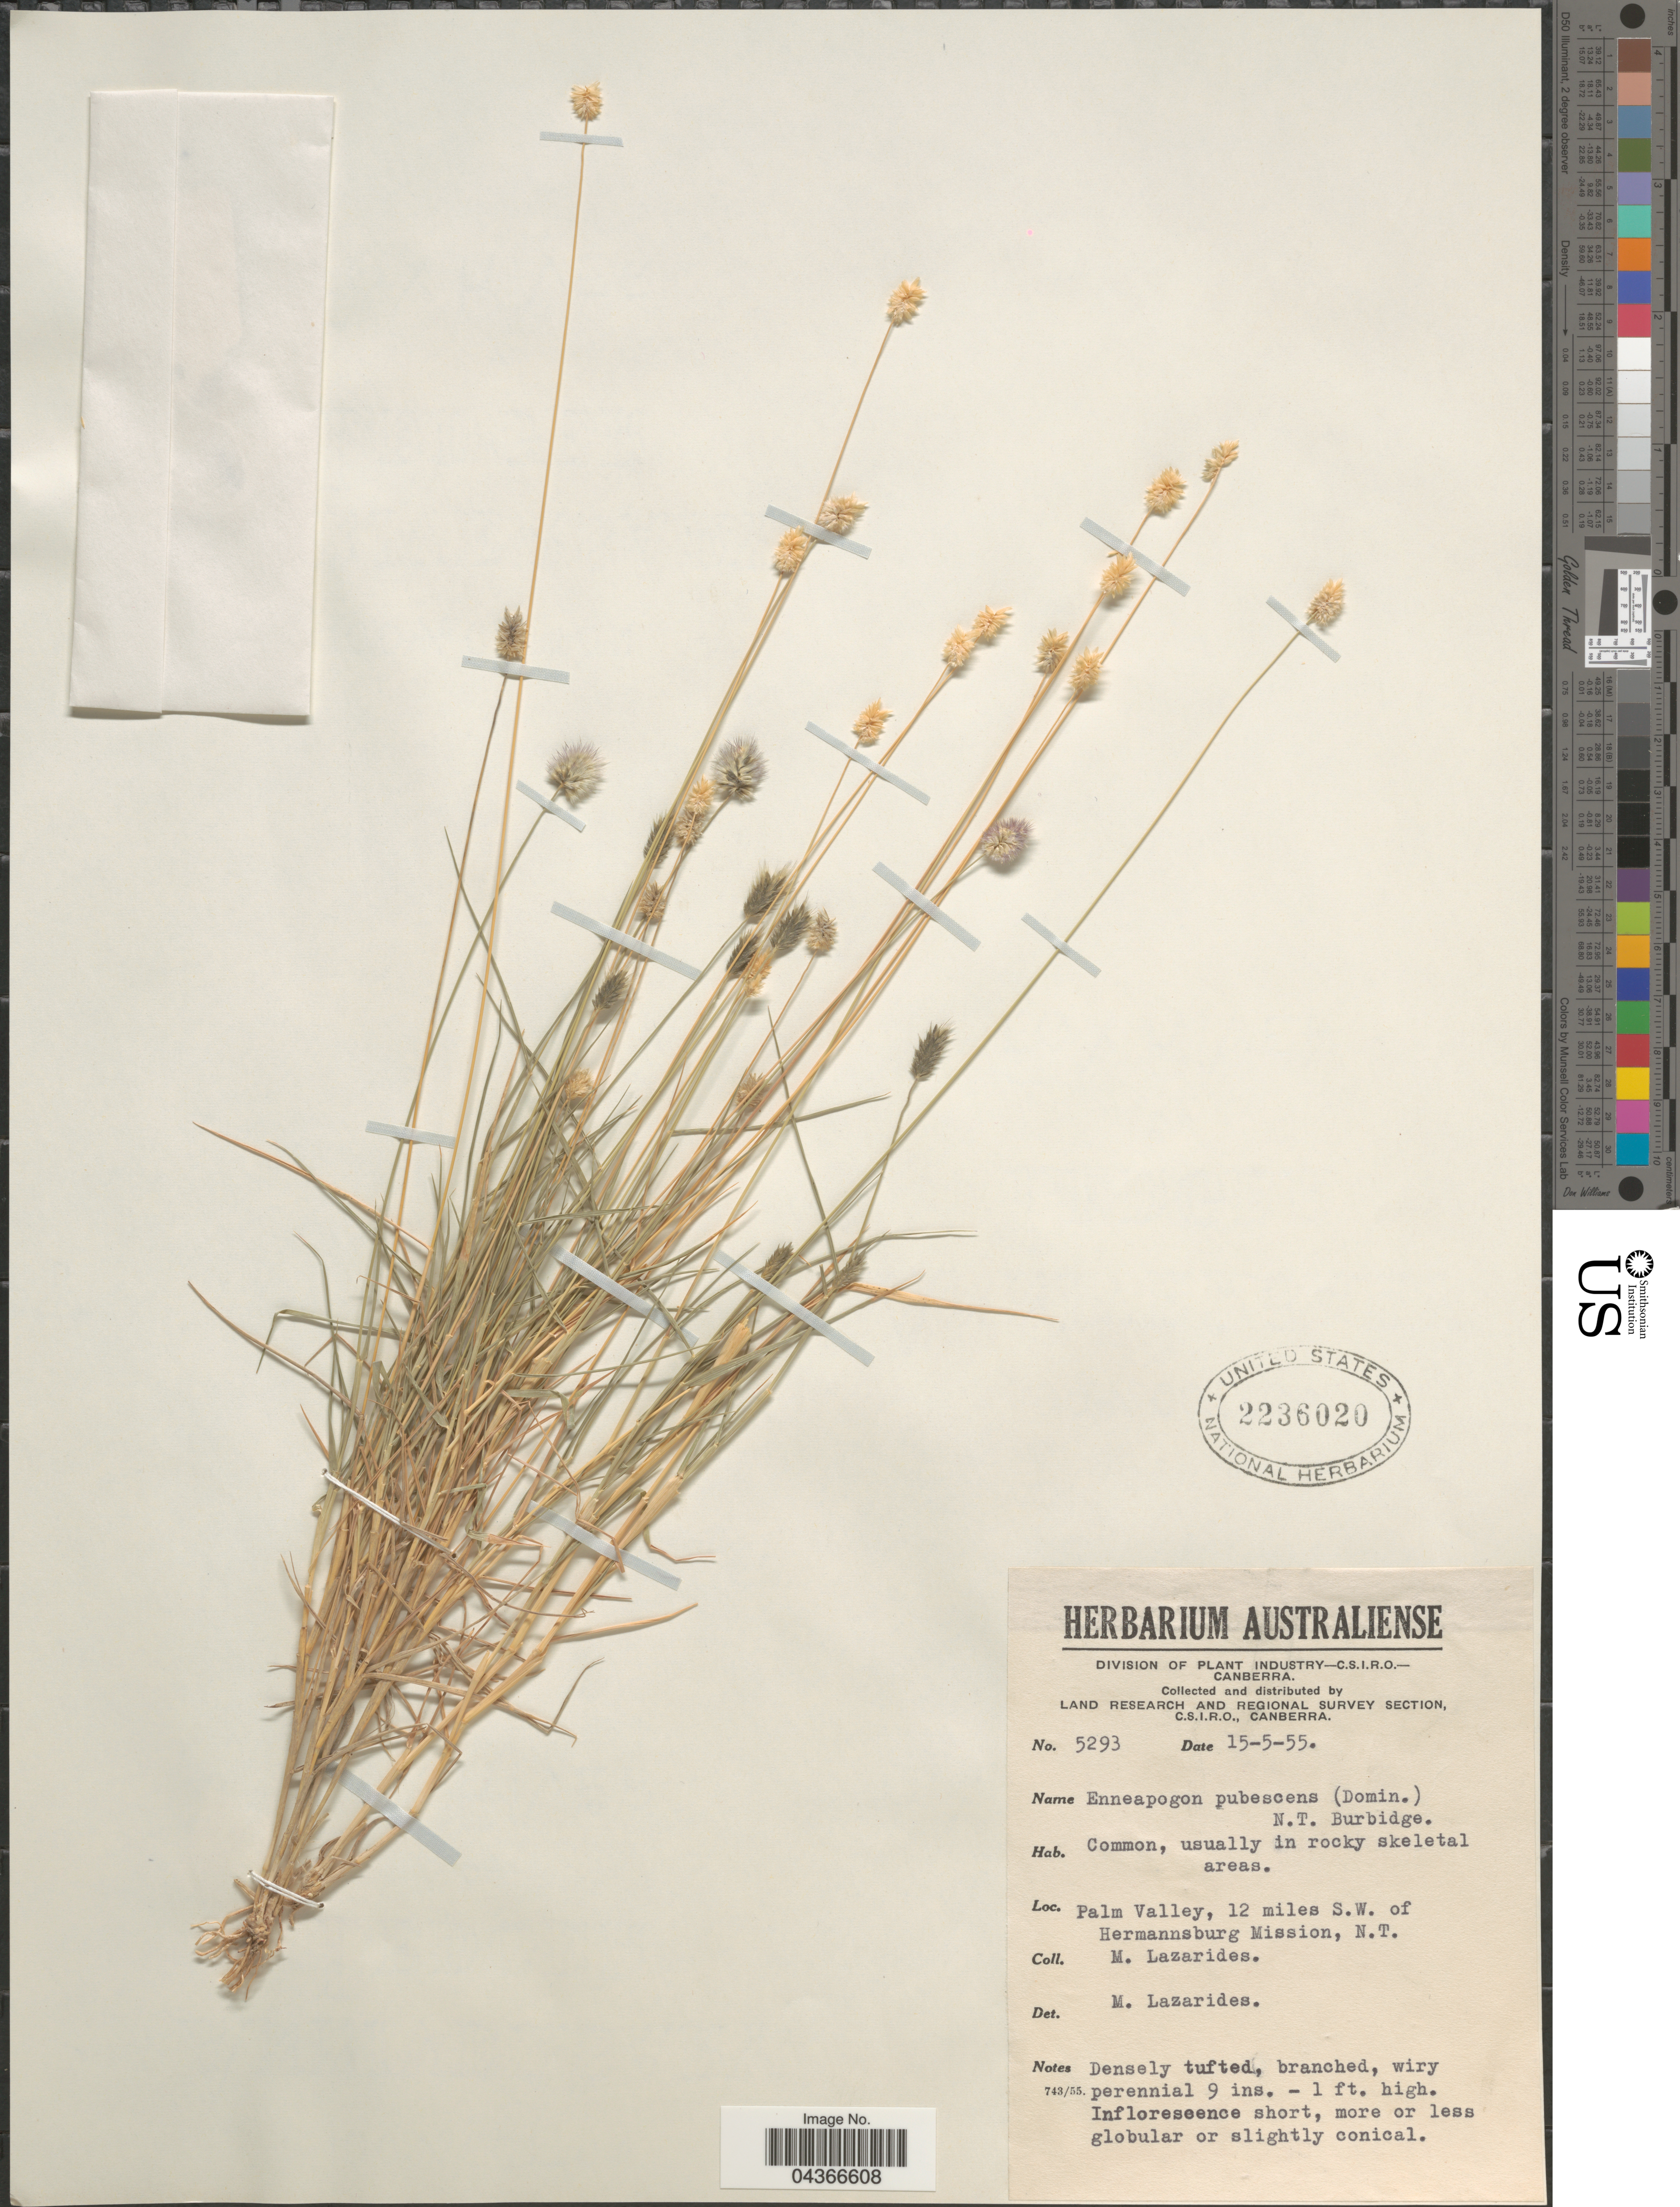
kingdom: Plantae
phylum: Tracheophyta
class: Liliopsida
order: Poales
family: Poaceae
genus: Enneapogon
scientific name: Enneapogon lindleyanus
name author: (Domin) C.E. Hubb.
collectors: M. Lazarides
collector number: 5293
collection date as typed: Transcribed d/m/y: 15/5/55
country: Australia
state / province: Northern Territory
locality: Land Research and Regional Survey Section. Palm Valley, 12 miles S.W. of Hermannsburg Mission.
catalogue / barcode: US 2236020